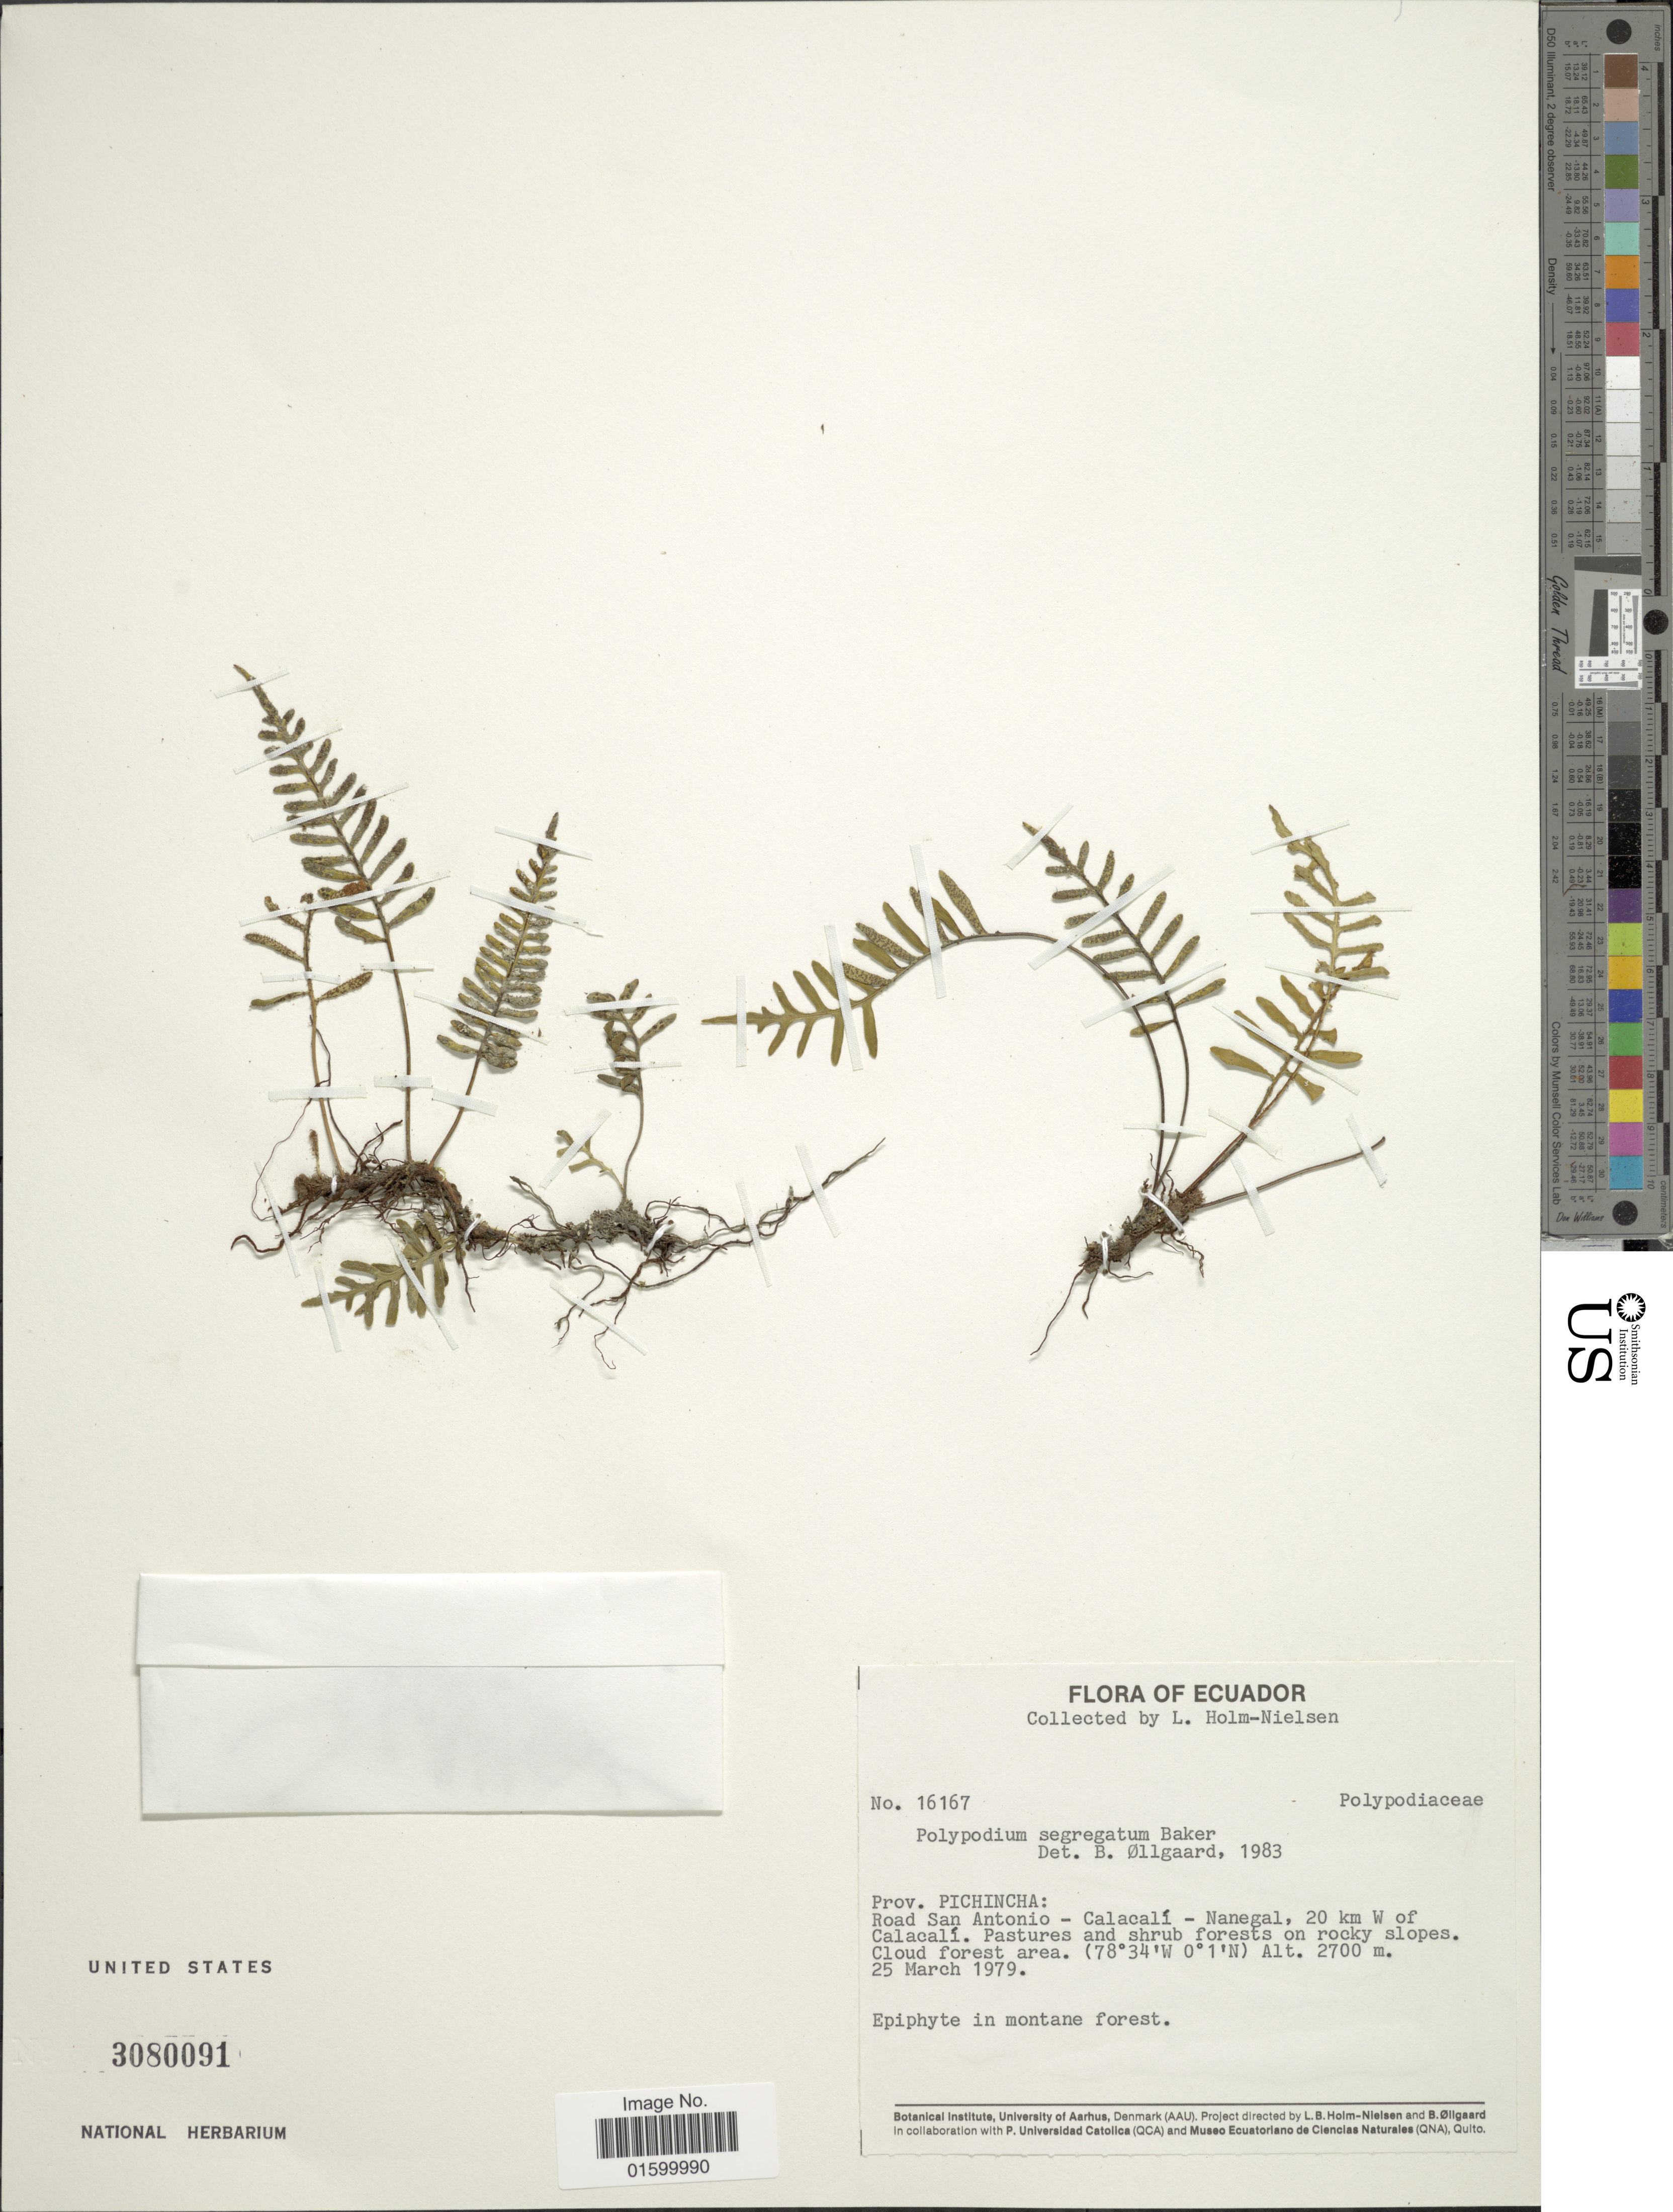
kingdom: Plantae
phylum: Tracheophyta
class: Polypodiopsida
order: Polypodiales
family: Polypodiaceae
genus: Pleopeltis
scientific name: Pleopeltis segregata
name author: (Baker) A.R. Sm.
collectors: L. B. Holm-Nielsen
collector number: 16167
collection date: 1979-03-25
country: Ecuador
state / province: Pichincha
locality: Prov. Pichincha, road San Antonio, Calacali, Nanegal, 20 km W of Calacali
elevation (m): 2700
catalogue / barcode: US 3080091